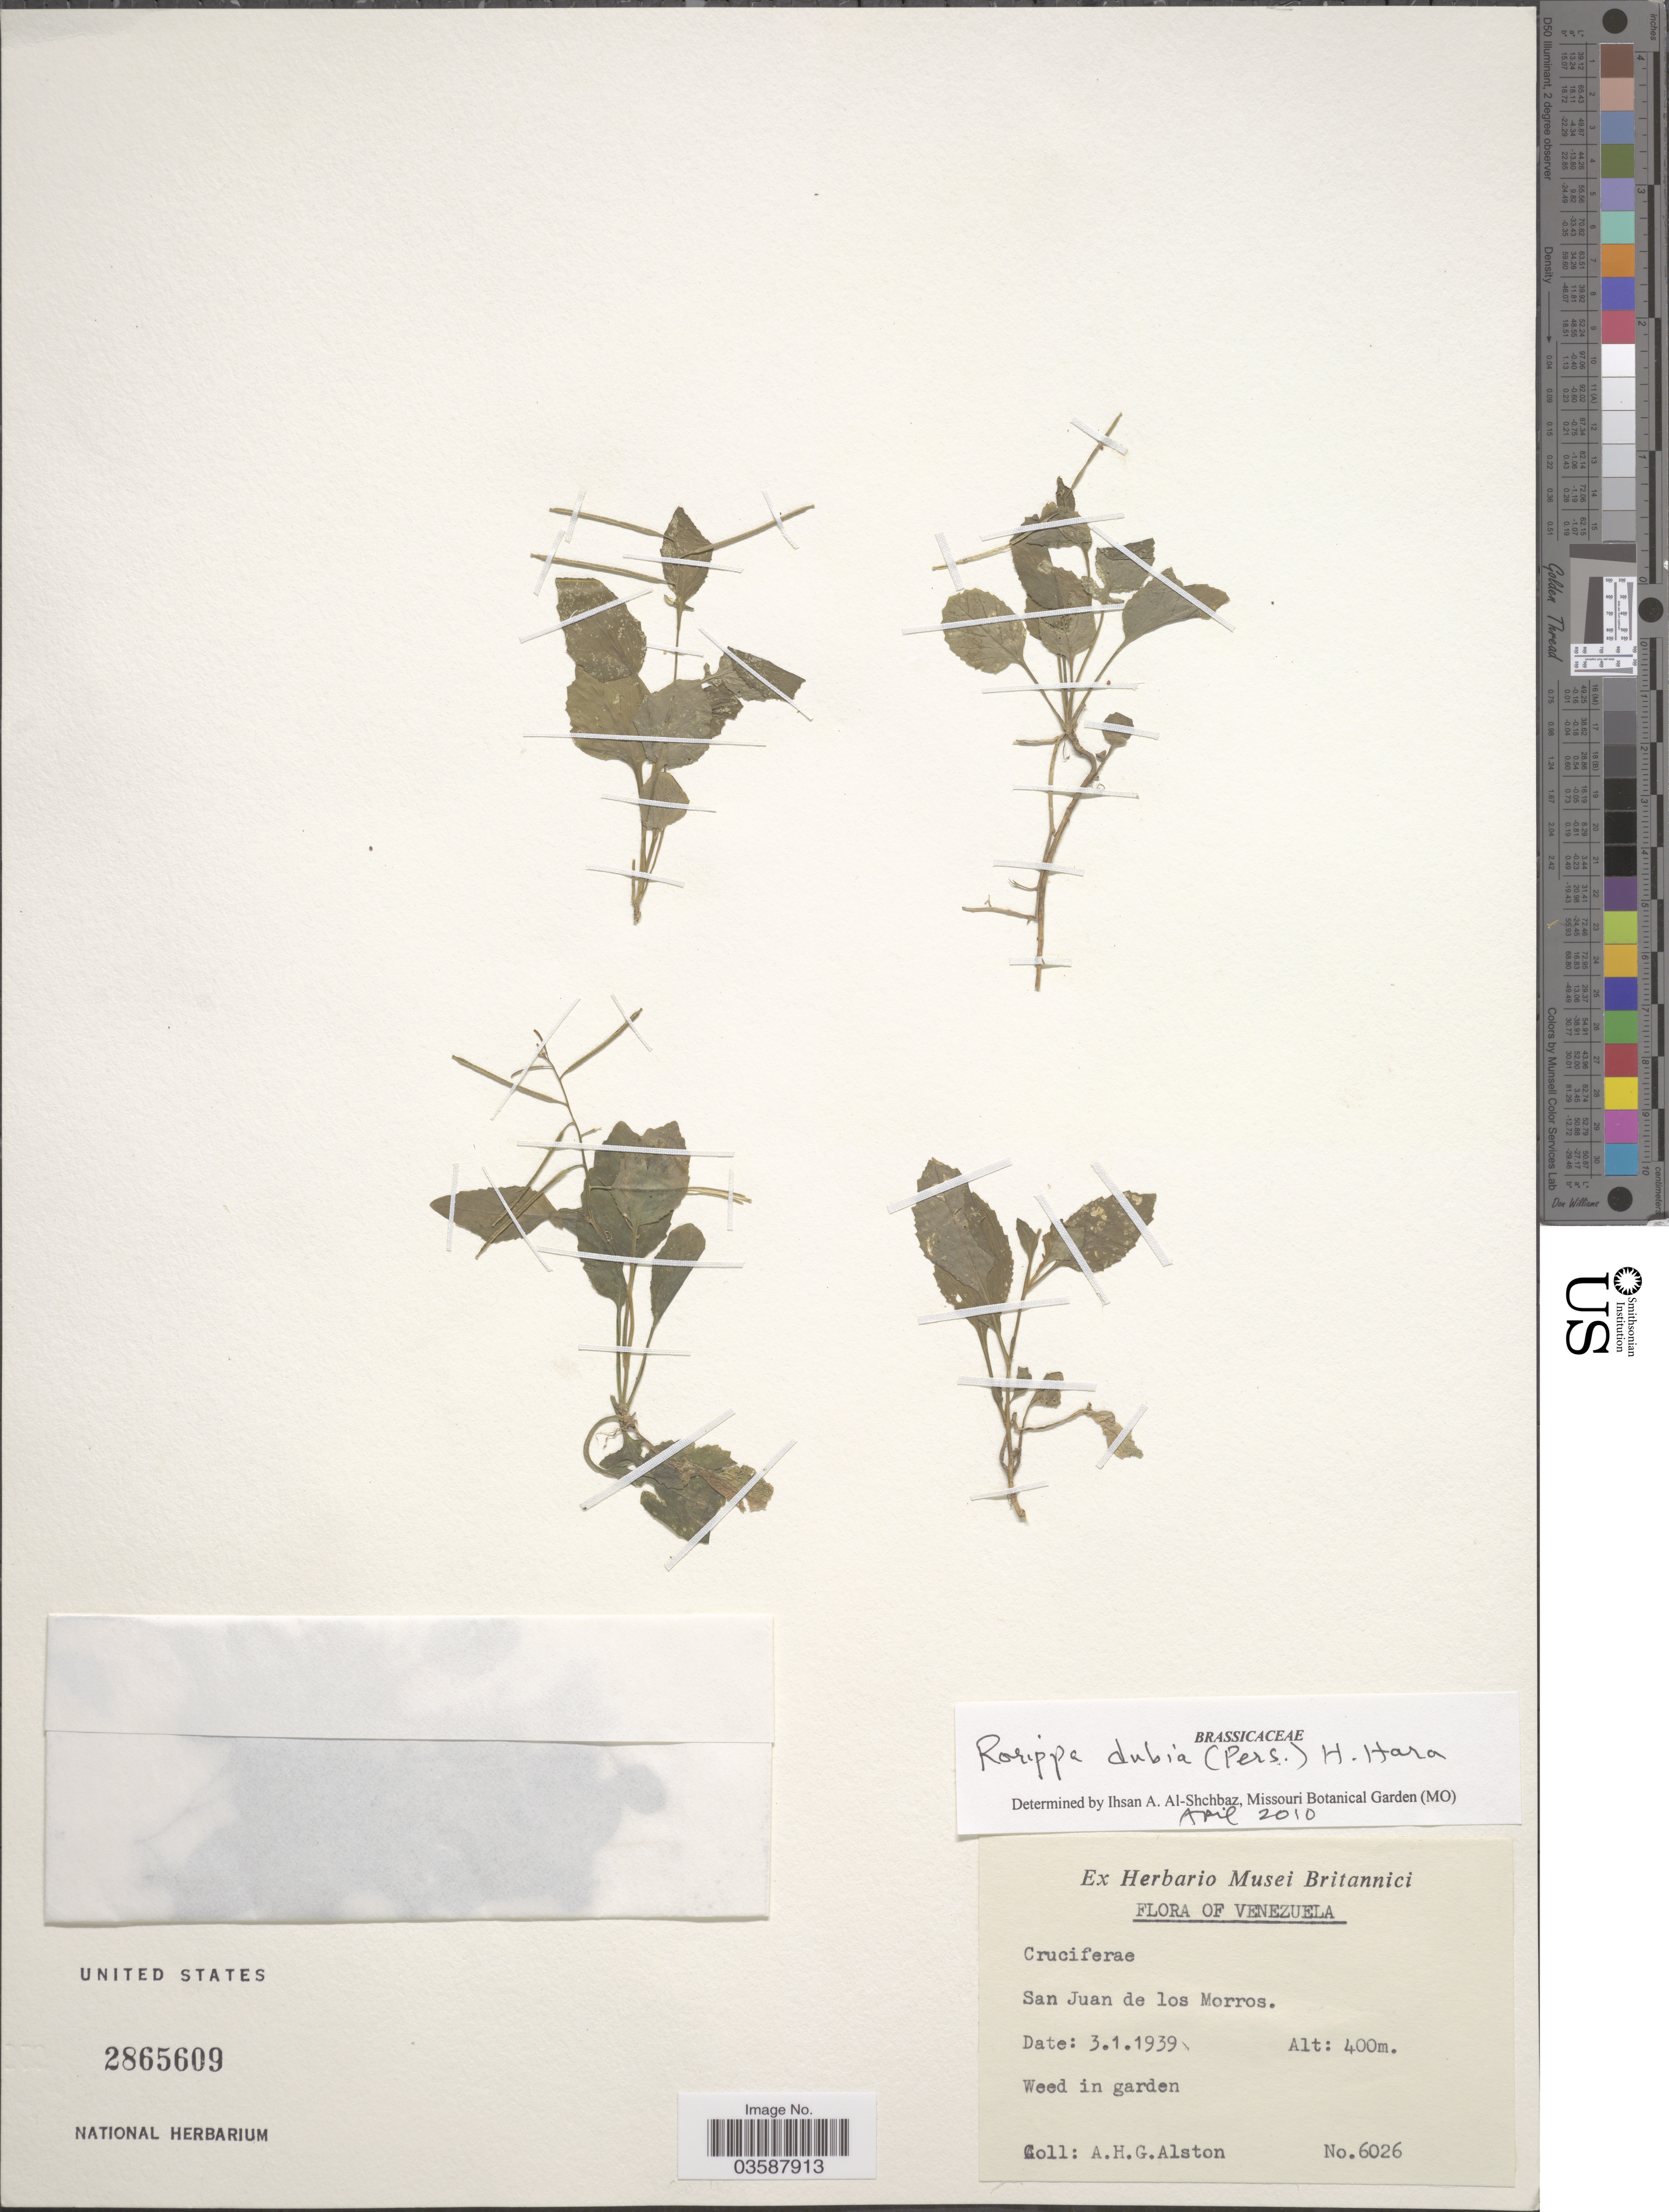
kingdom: Plantae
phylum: Tracheophyta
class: Magnoliopsida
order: Brassicales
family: Brassicaceae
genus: Rorippa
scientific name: Rorippa dubia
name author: (Pers.) H. Hara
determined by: Al-Shehbaz, I. A., (MO), Missouri Botanical Garden (UNITED STATES)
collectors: A. H. Alston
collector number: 6026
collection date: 1939-01-03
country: Venezuela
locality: San Juan de los Morros.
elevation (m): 400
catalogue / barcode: US 2865609